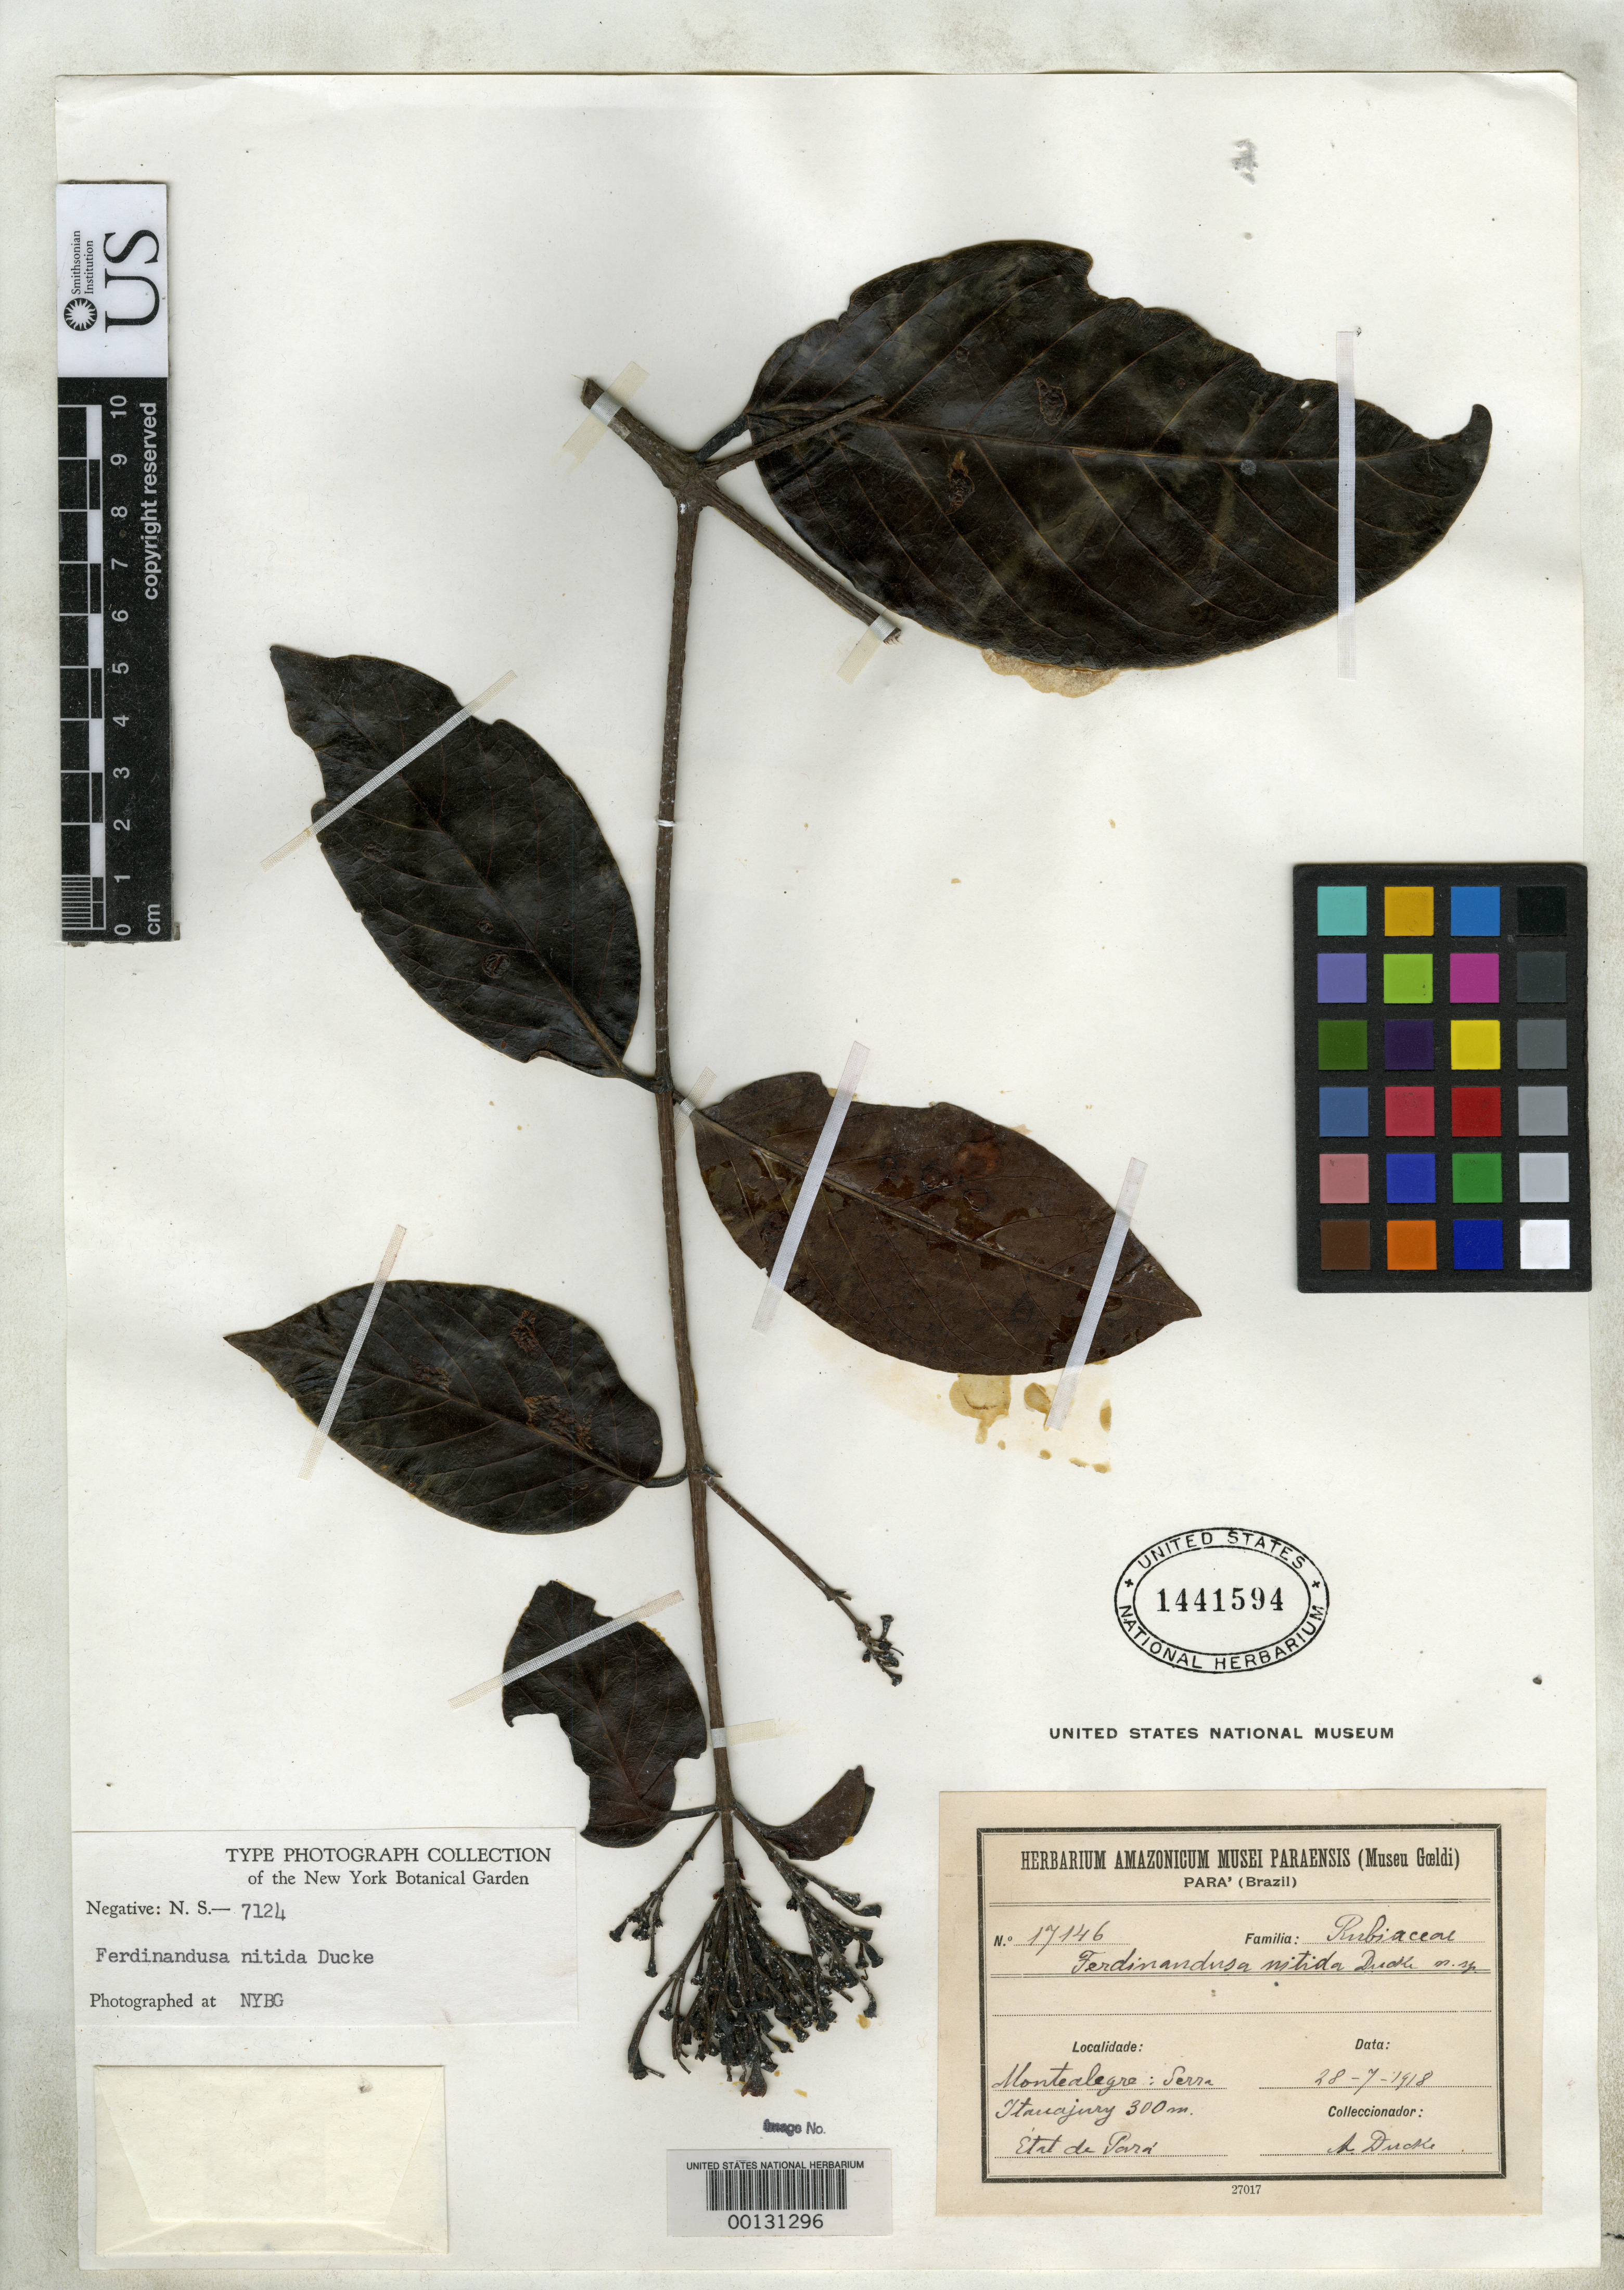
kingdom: Plantae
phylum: Tracheophyta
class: Magnoliopsida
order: Gentianales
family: Rubiaceae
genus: Ferdinandusa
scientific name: Ferdinandusa nitida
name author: Ducke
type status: Isotype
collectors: A. Ducke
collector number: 17146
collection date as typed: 28 Jul 1918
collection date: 1918-07-28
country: Brazil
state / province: Pará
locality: Montealgre, Serra Itauajury.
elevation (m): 300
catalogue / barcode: US 1441594